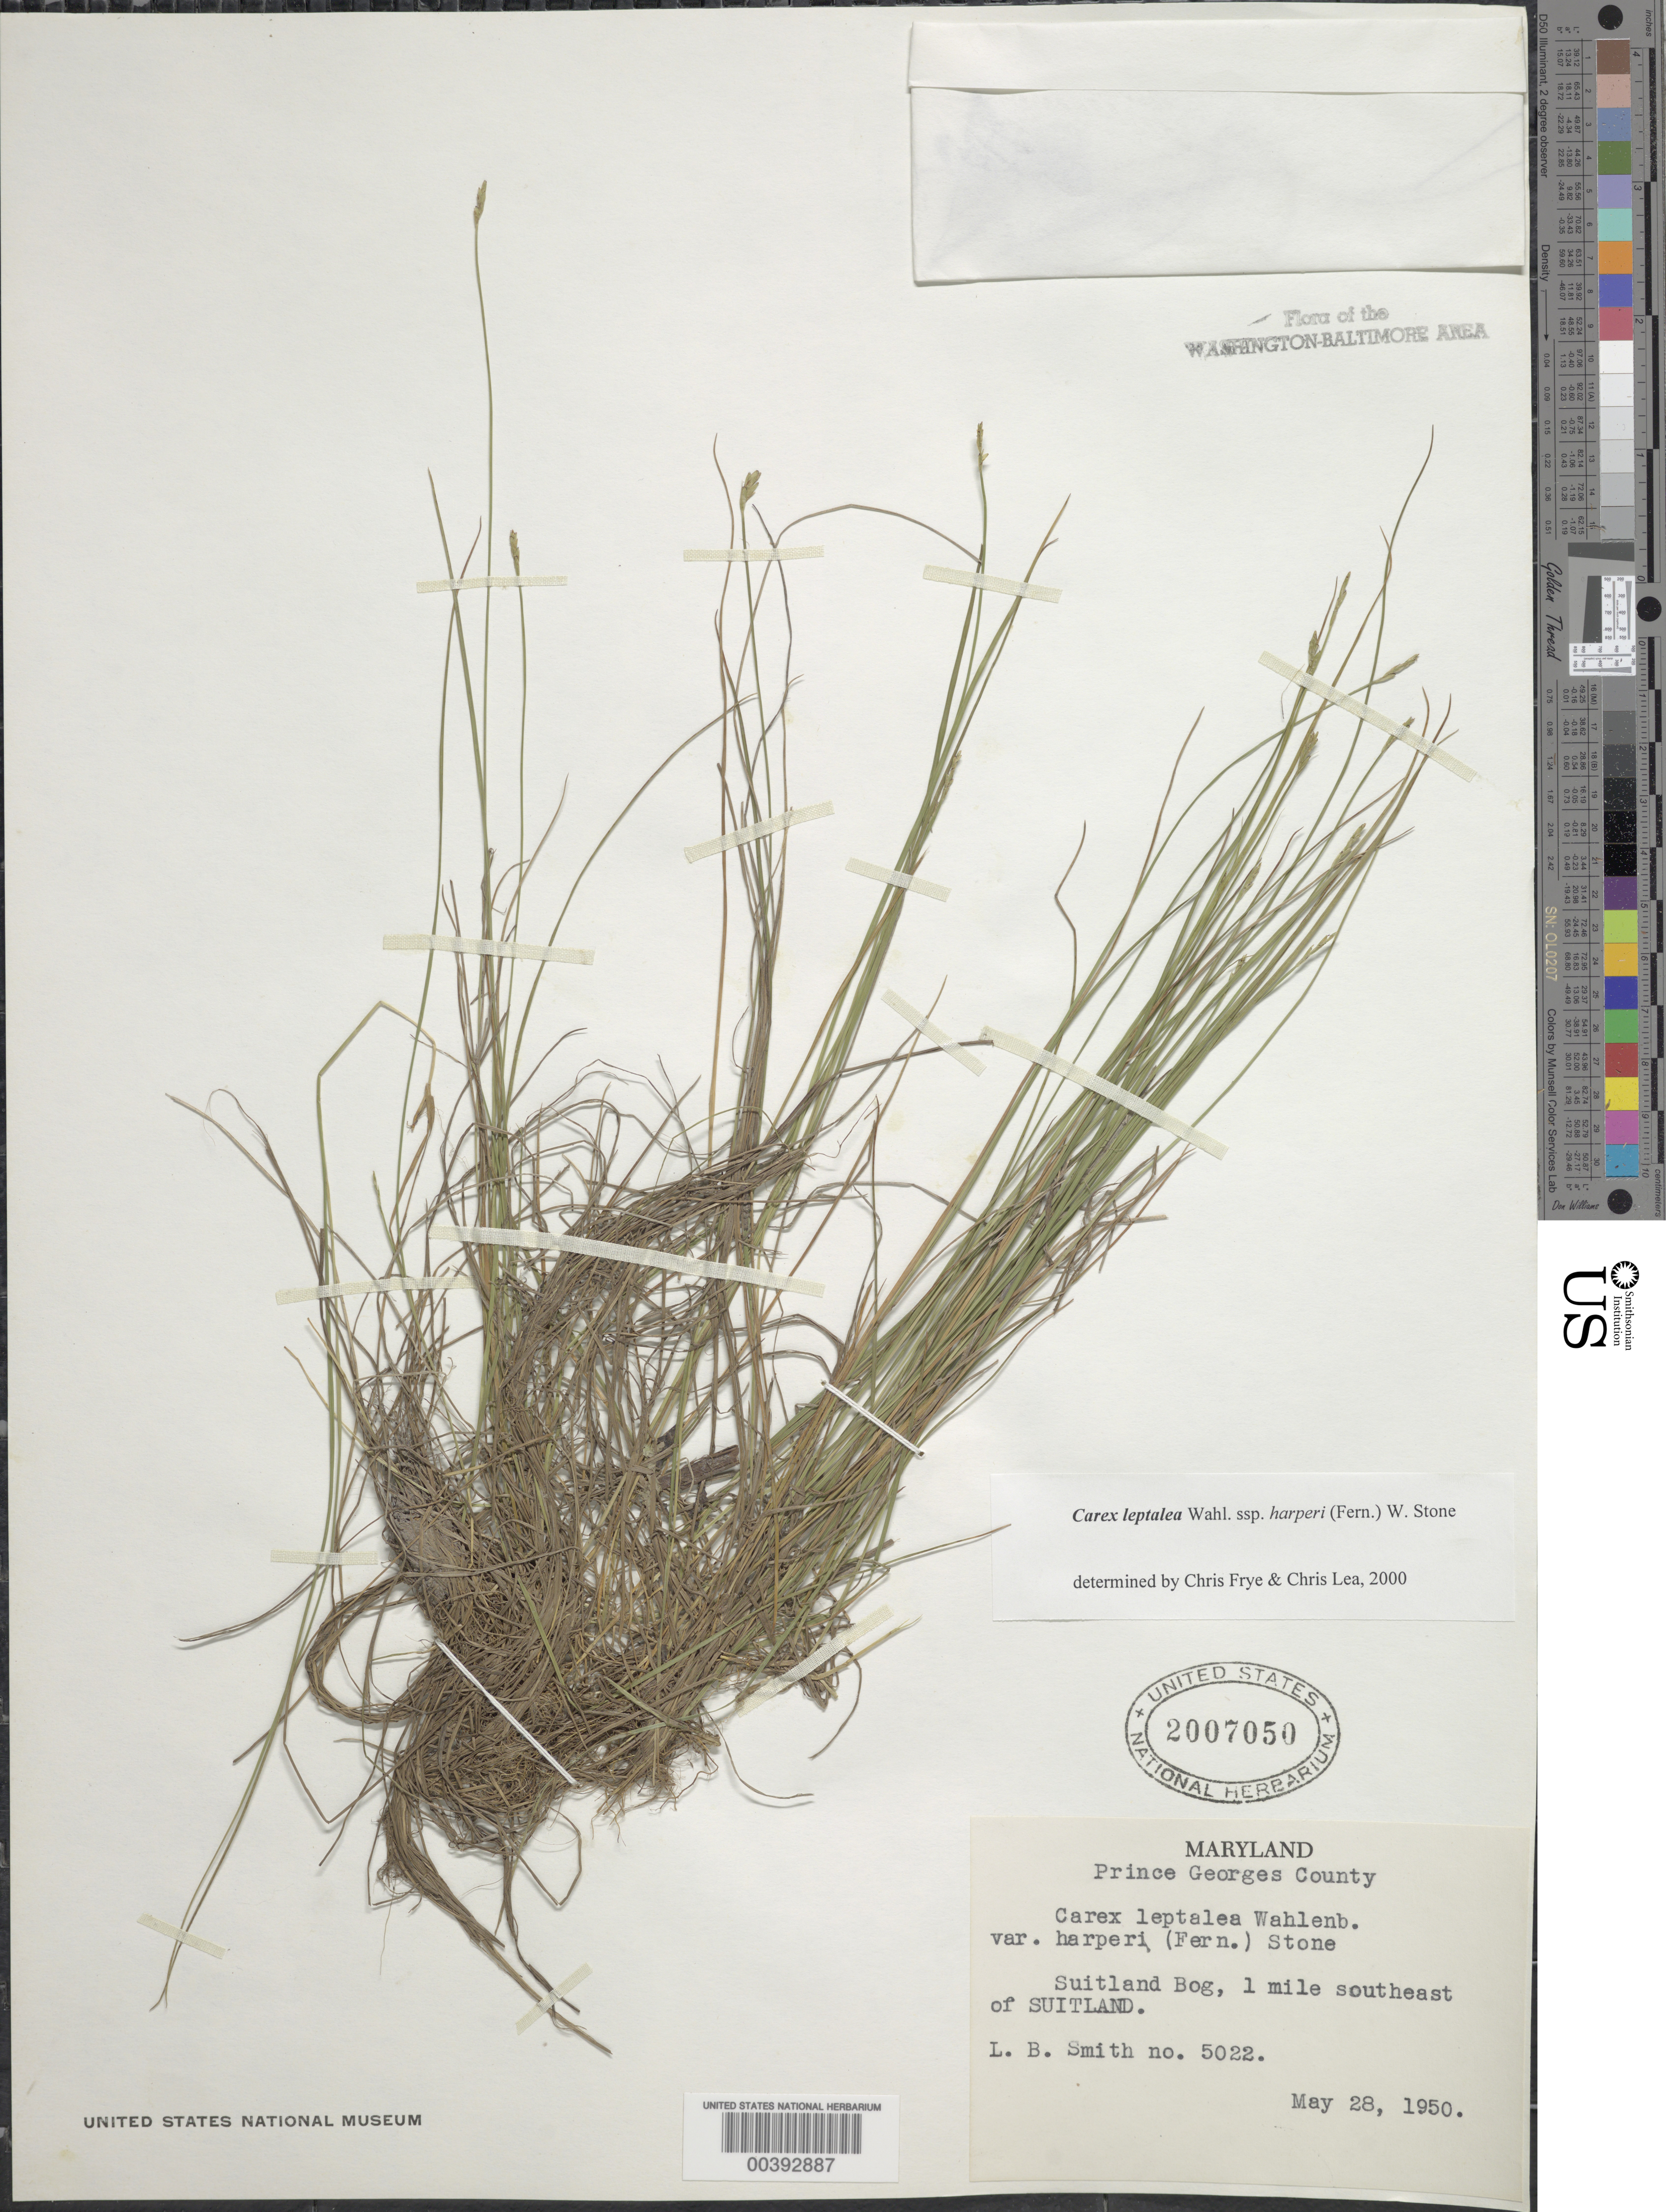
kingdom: Plantae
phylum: Tracheophyta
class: Liliopsida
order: Poales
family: Cyperaceae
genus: Carex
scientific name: Carex leptalea var. harperi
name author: (Fernald) W. Stone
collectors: L. Smith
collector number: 5022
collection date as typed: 28 May 1950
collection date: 1950-05-28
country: United States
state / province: Maryland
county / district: Prince George's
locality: Suitland Bog, southeast of Suitland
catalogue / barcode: US 2007050